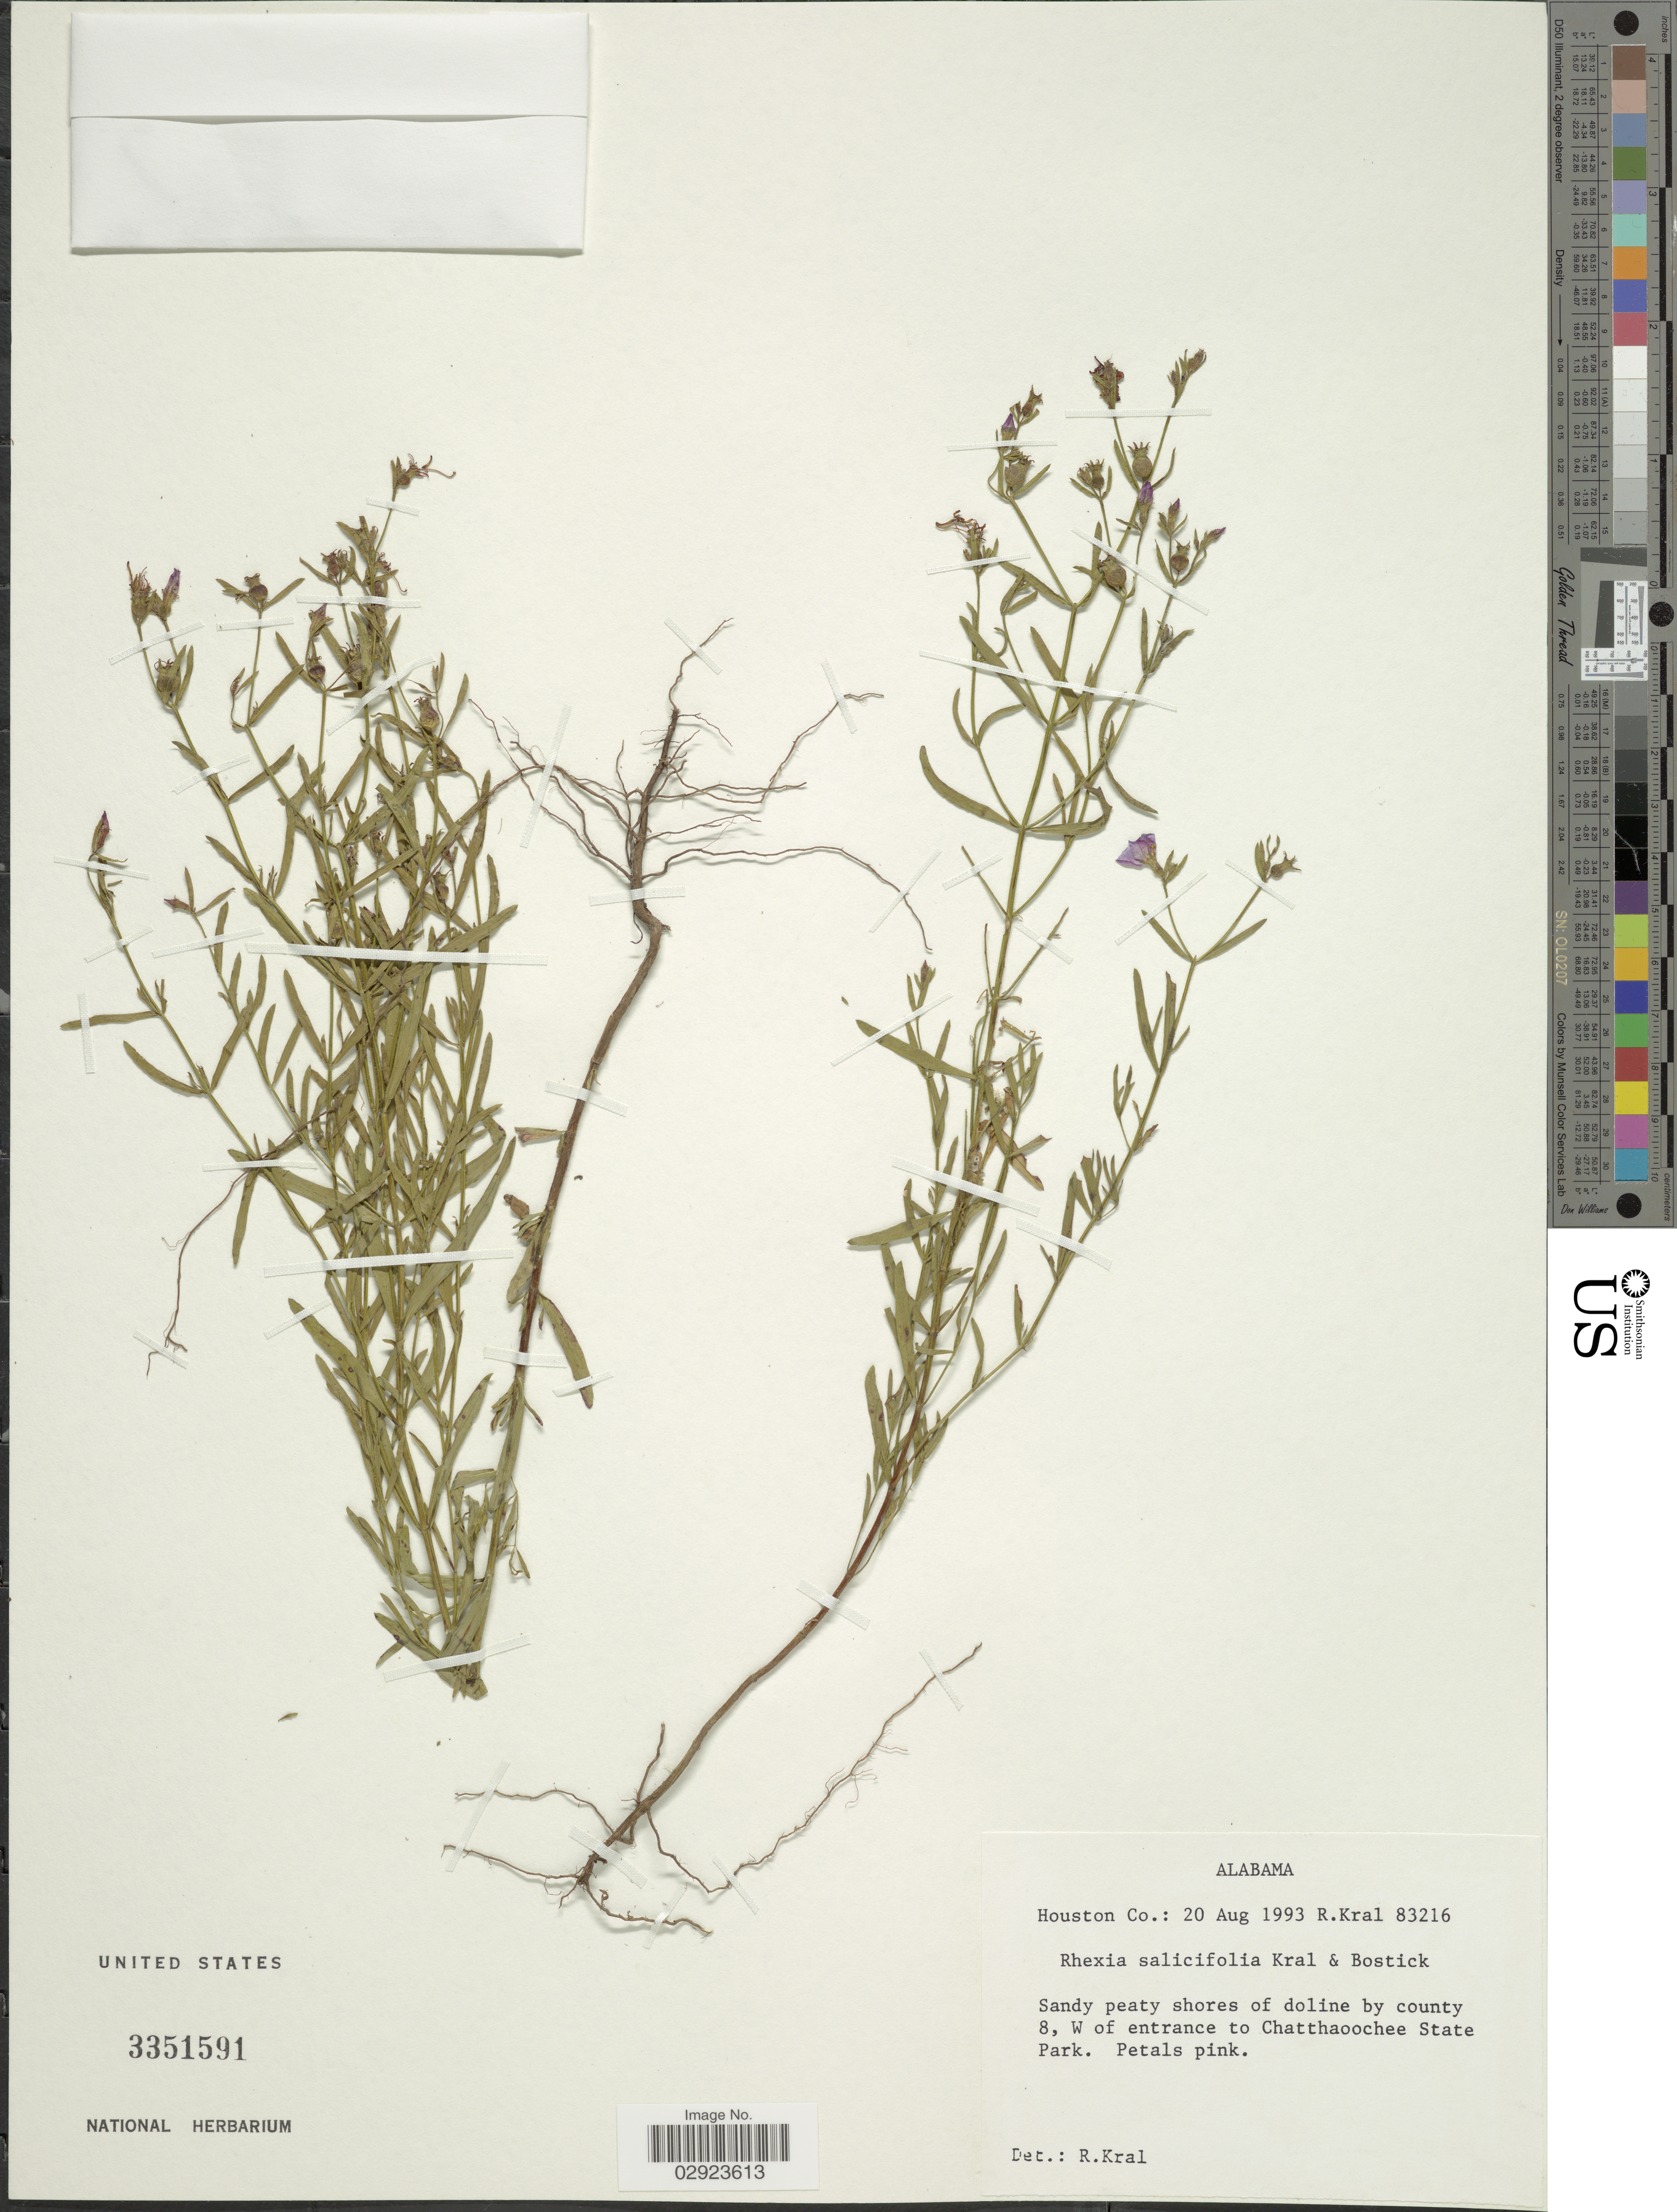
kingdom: Plantae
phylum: Tracheophyta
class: Magnoliopsida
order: Myrtales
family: Melastomataceae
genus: Rhexia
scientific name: Rhexia salicifolia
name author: Kral & Bostick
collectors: R. Kral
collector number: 83216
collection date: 1993-08-20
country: United States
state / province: Alabama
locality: Houston Co. County 8, W of entrance to Chatthaoochee State Park.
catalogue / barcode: US 3351591